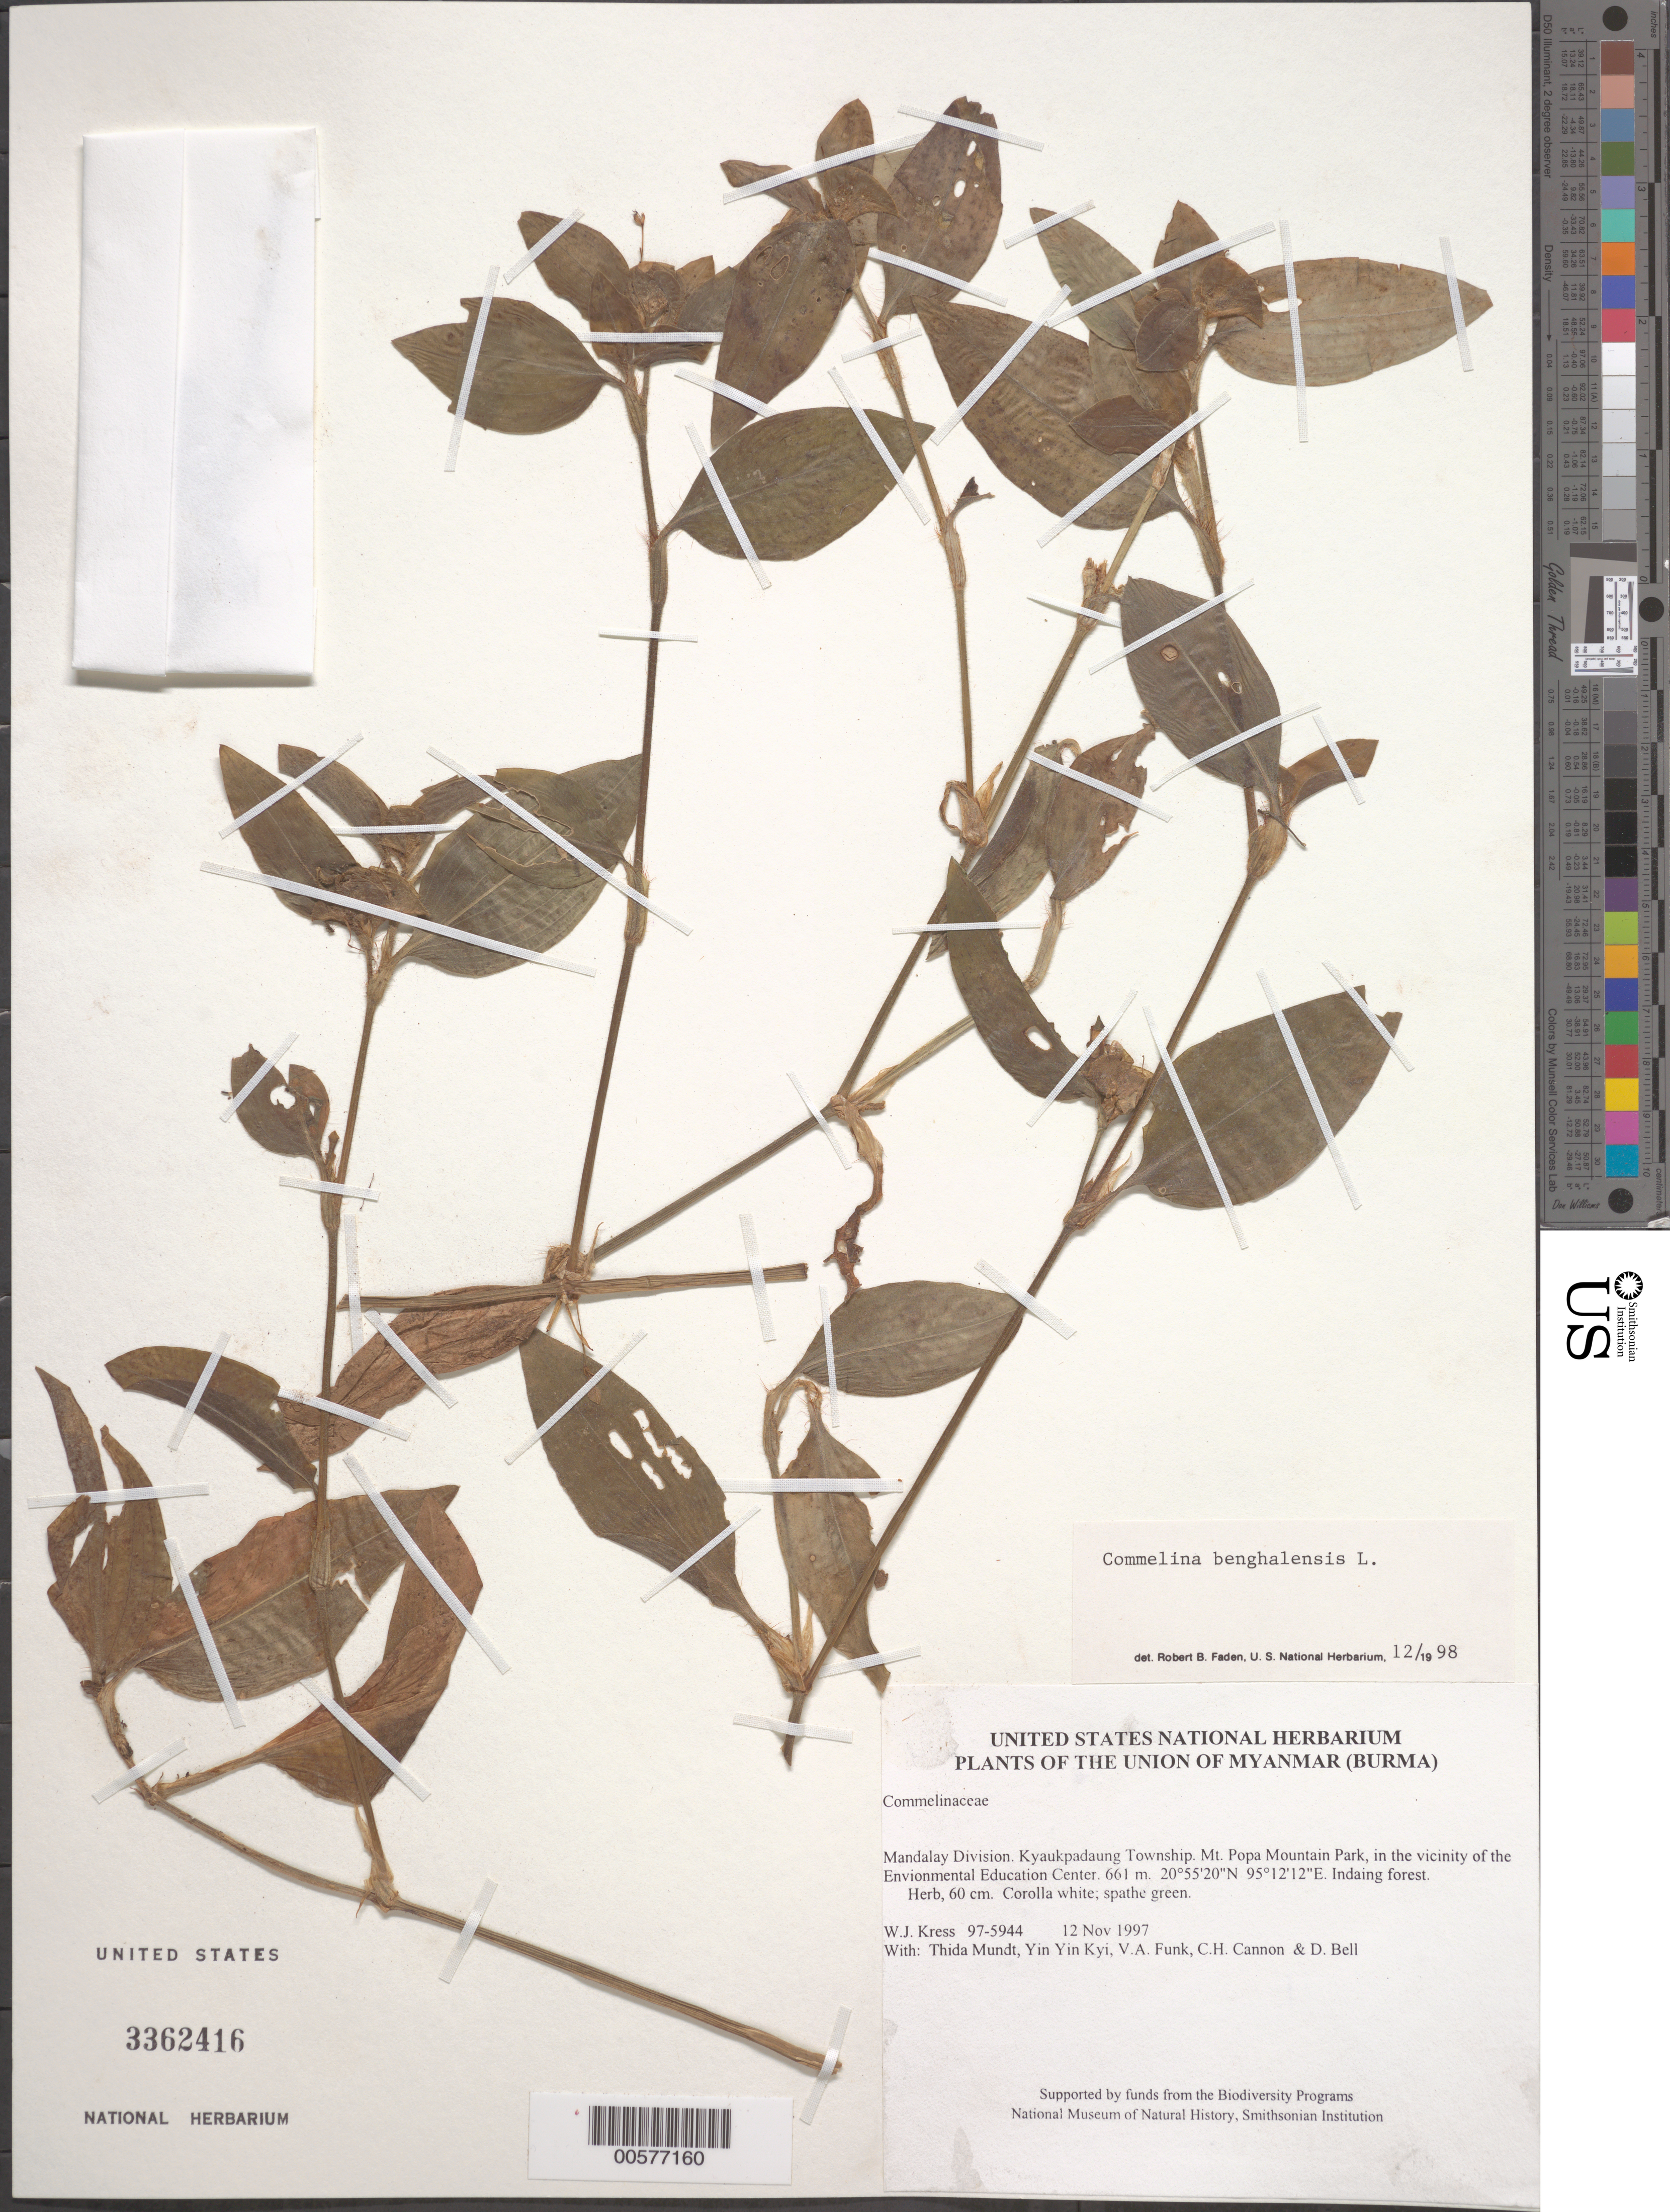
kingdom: Plantae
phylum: Tracheophyta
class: Liliopsida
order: Commelinales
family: Commelinaceae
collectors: W. J. Kress, T. Mundt, Yin Yin Kyi, V. Funk, C. H. Cannon & D. A. Bell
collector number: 97-5944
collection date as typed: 12 Nov 1997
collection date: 1997-11-12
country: Myanmar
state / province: Mandalay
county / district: Kyaukpadaung Township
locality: Mt. Popa Mountain Park, in the vicinity of the Envionmental Education Center.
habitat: Indaing forest.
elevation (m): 661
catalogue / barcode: US 3362416